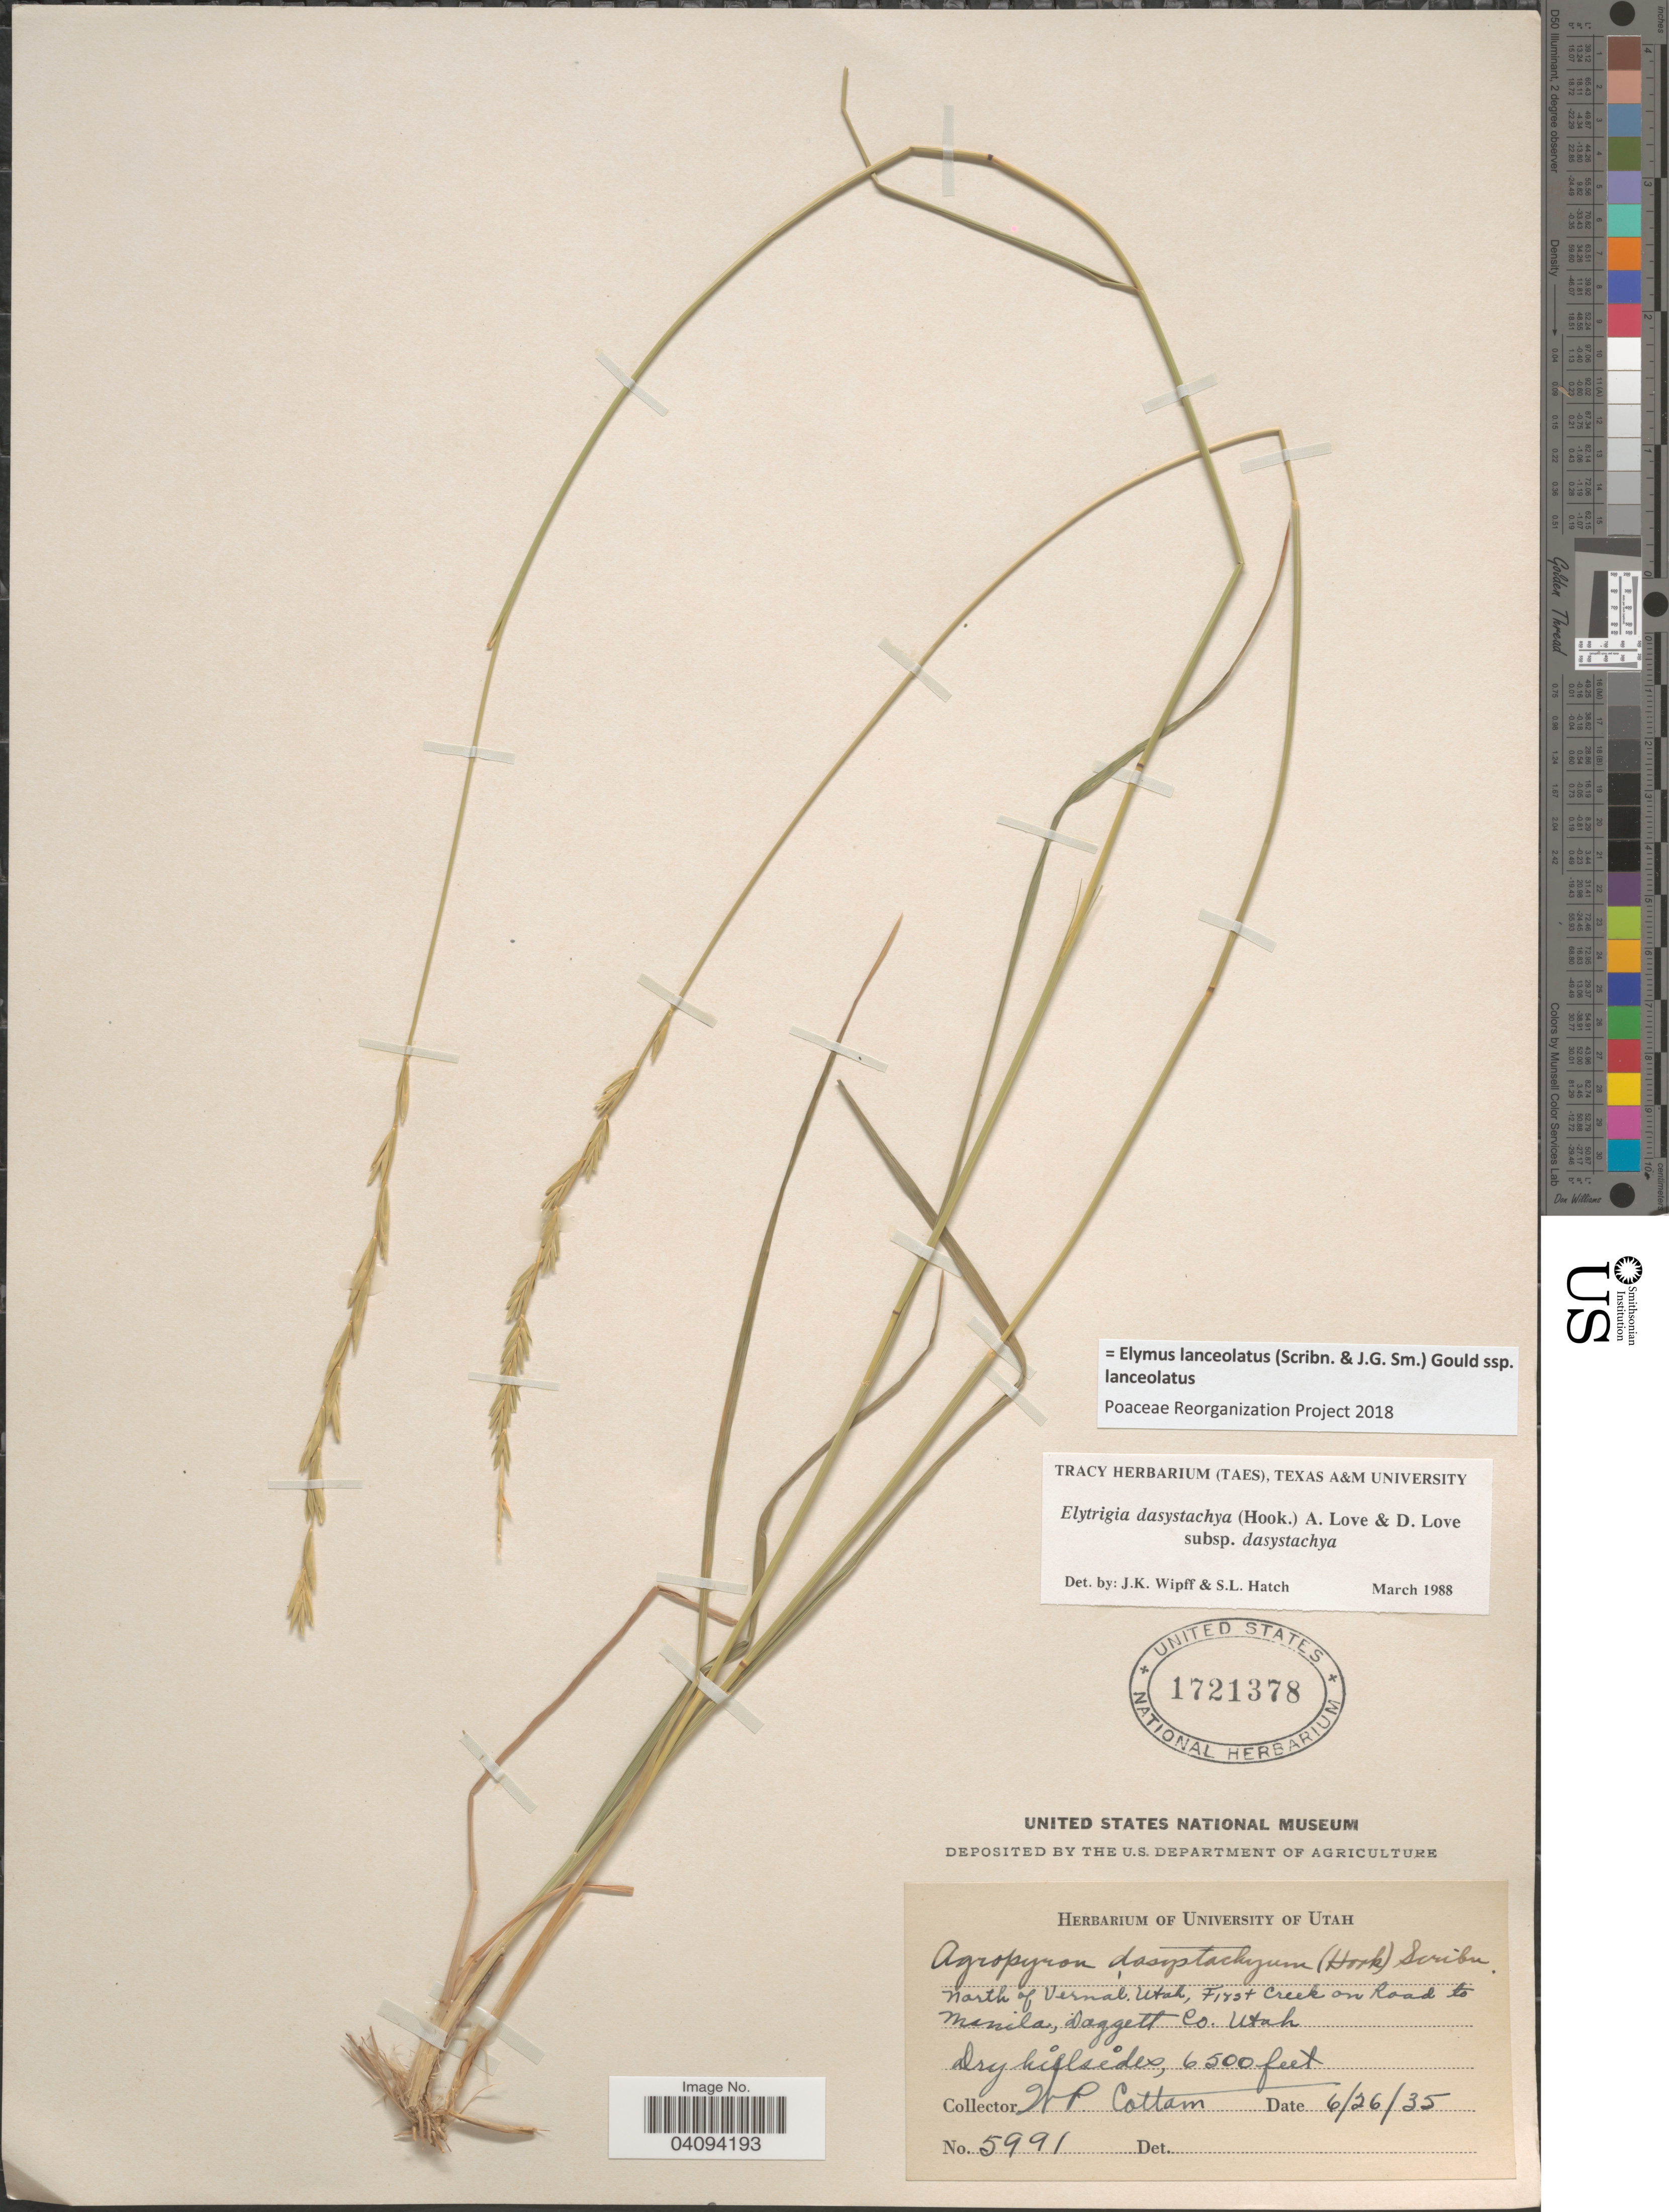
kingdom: Plantae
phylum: Tracheophyta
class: Liliopsida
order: Poales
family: Poaceae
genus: Elymus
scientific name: Elymus lanceolatus subsp. lanceolatus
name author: (Scribn. & J.G. Sm.) Gould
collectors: W. Cottam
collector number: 5991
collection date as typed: Transcribed d/m/y: 26/6/35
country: United States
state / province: Utah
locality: North of Vernal. First Creek on Road to Manila, Daggett Co.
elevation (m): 1981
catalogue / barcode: US 1721378